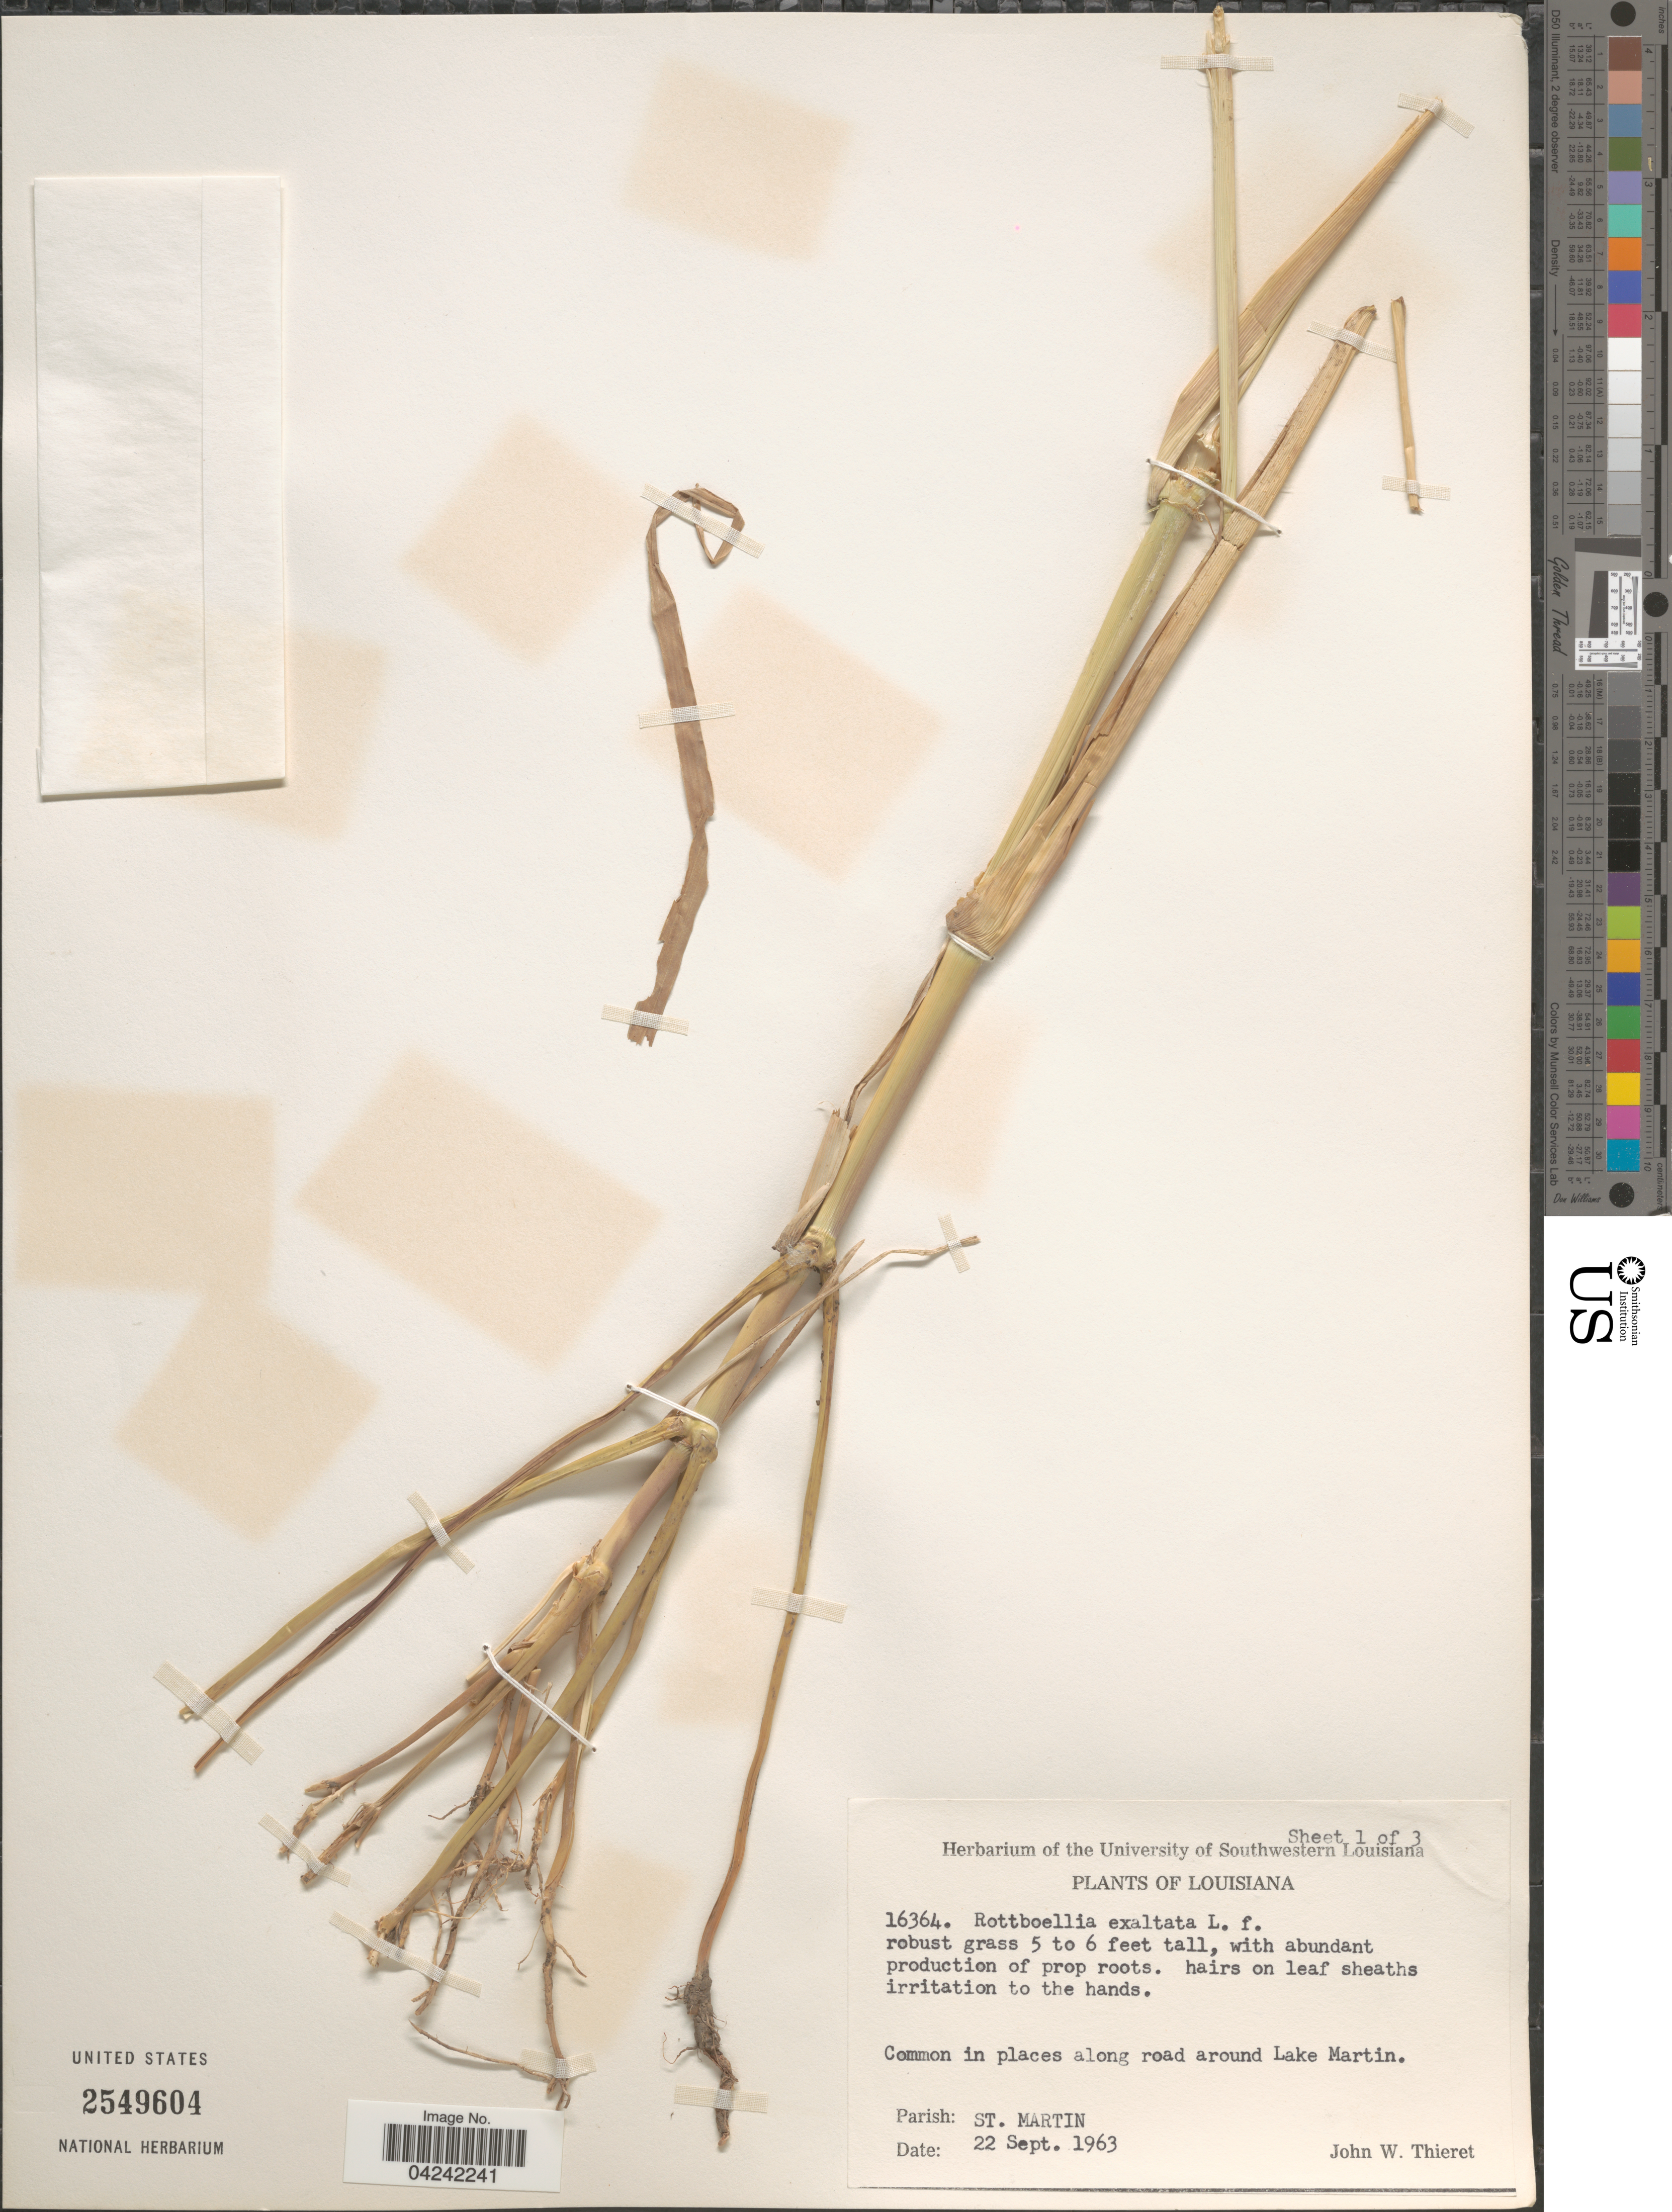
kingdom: Plantae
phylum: Tracheophyta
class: Liliopsida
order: Poales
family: Poaceae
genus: Rottboellia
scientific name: Rottboellia cochinchinensis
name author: (Lour.) Clayton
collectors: J. W. Thieret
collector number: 16364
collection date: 1963-09-22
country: United States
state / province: Louisiana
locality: Common in places along road around Lake Martin. Parish: St. Martin.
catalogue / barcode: US 2549604